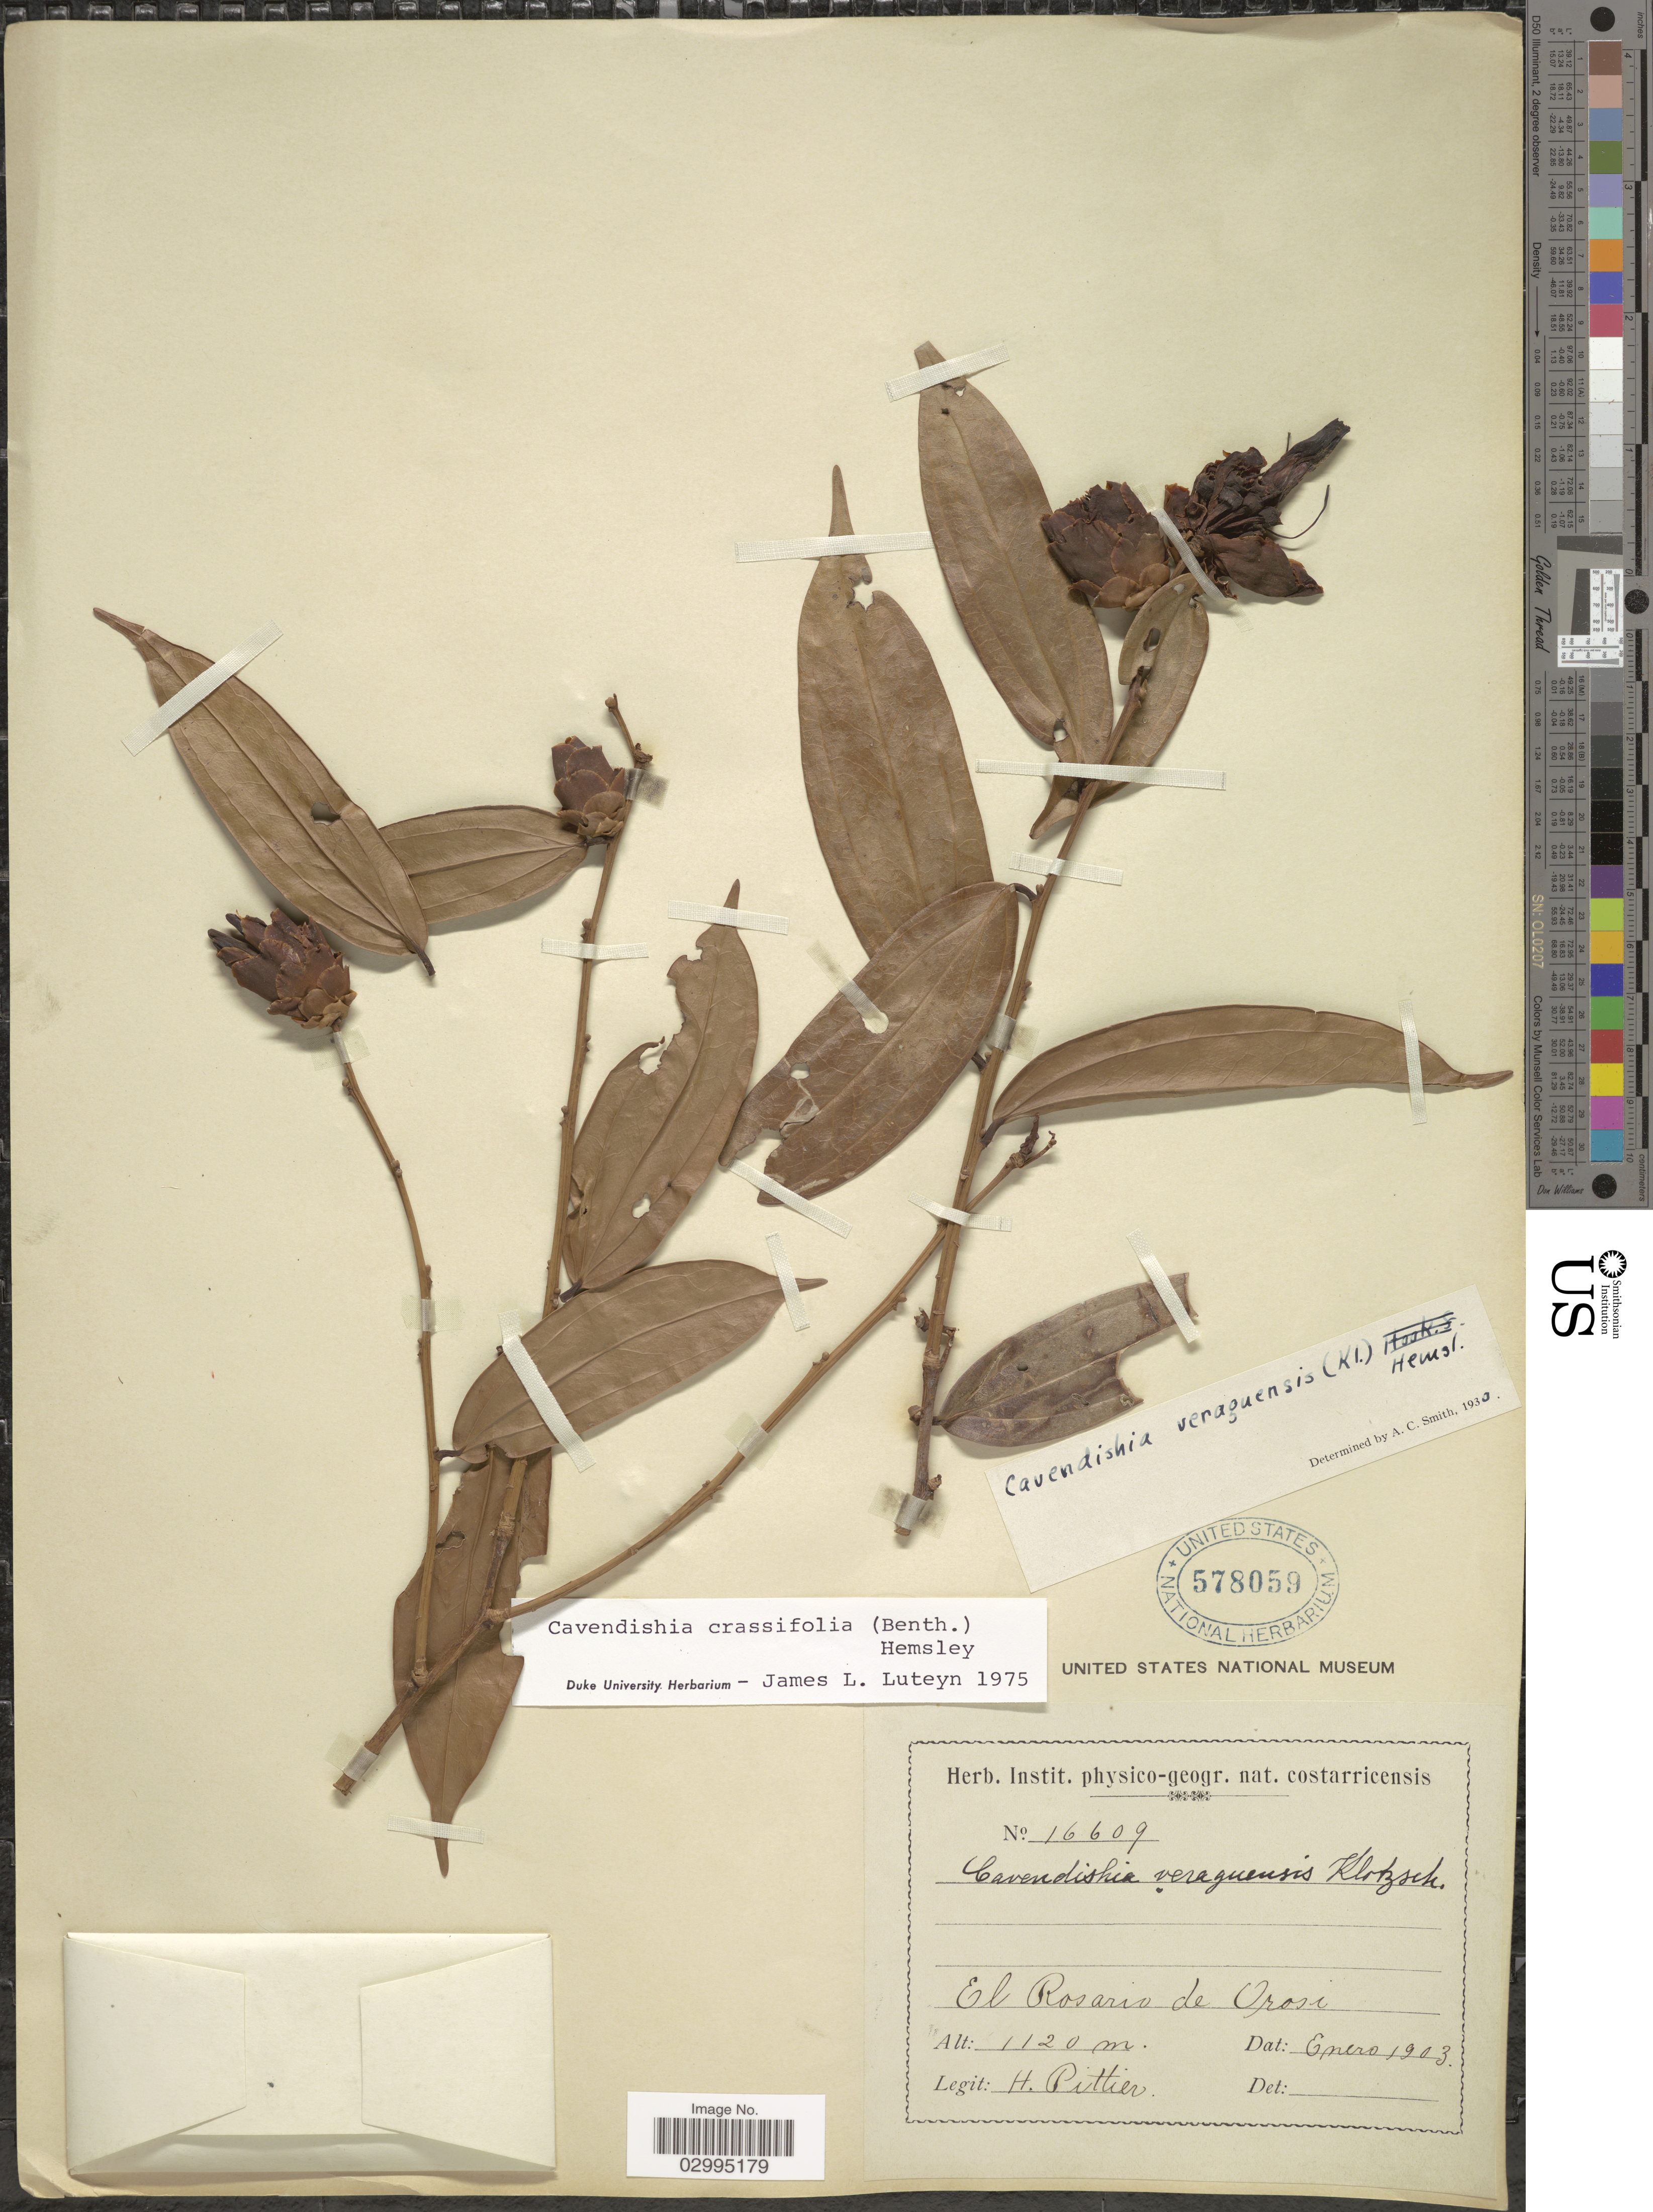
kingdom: Plantae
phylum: Tracheophyta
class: Magnoliopsida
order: Ericales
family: Ericaceae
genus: Cavendishia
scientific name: Cavendishia crassifolia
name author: (Benth.) Hemsl.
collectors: H. F. Pittier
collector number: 16609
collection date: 1903-01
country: Costa Rica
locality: El Rosario de Orosi.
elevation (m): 1120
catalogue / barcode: US 578059